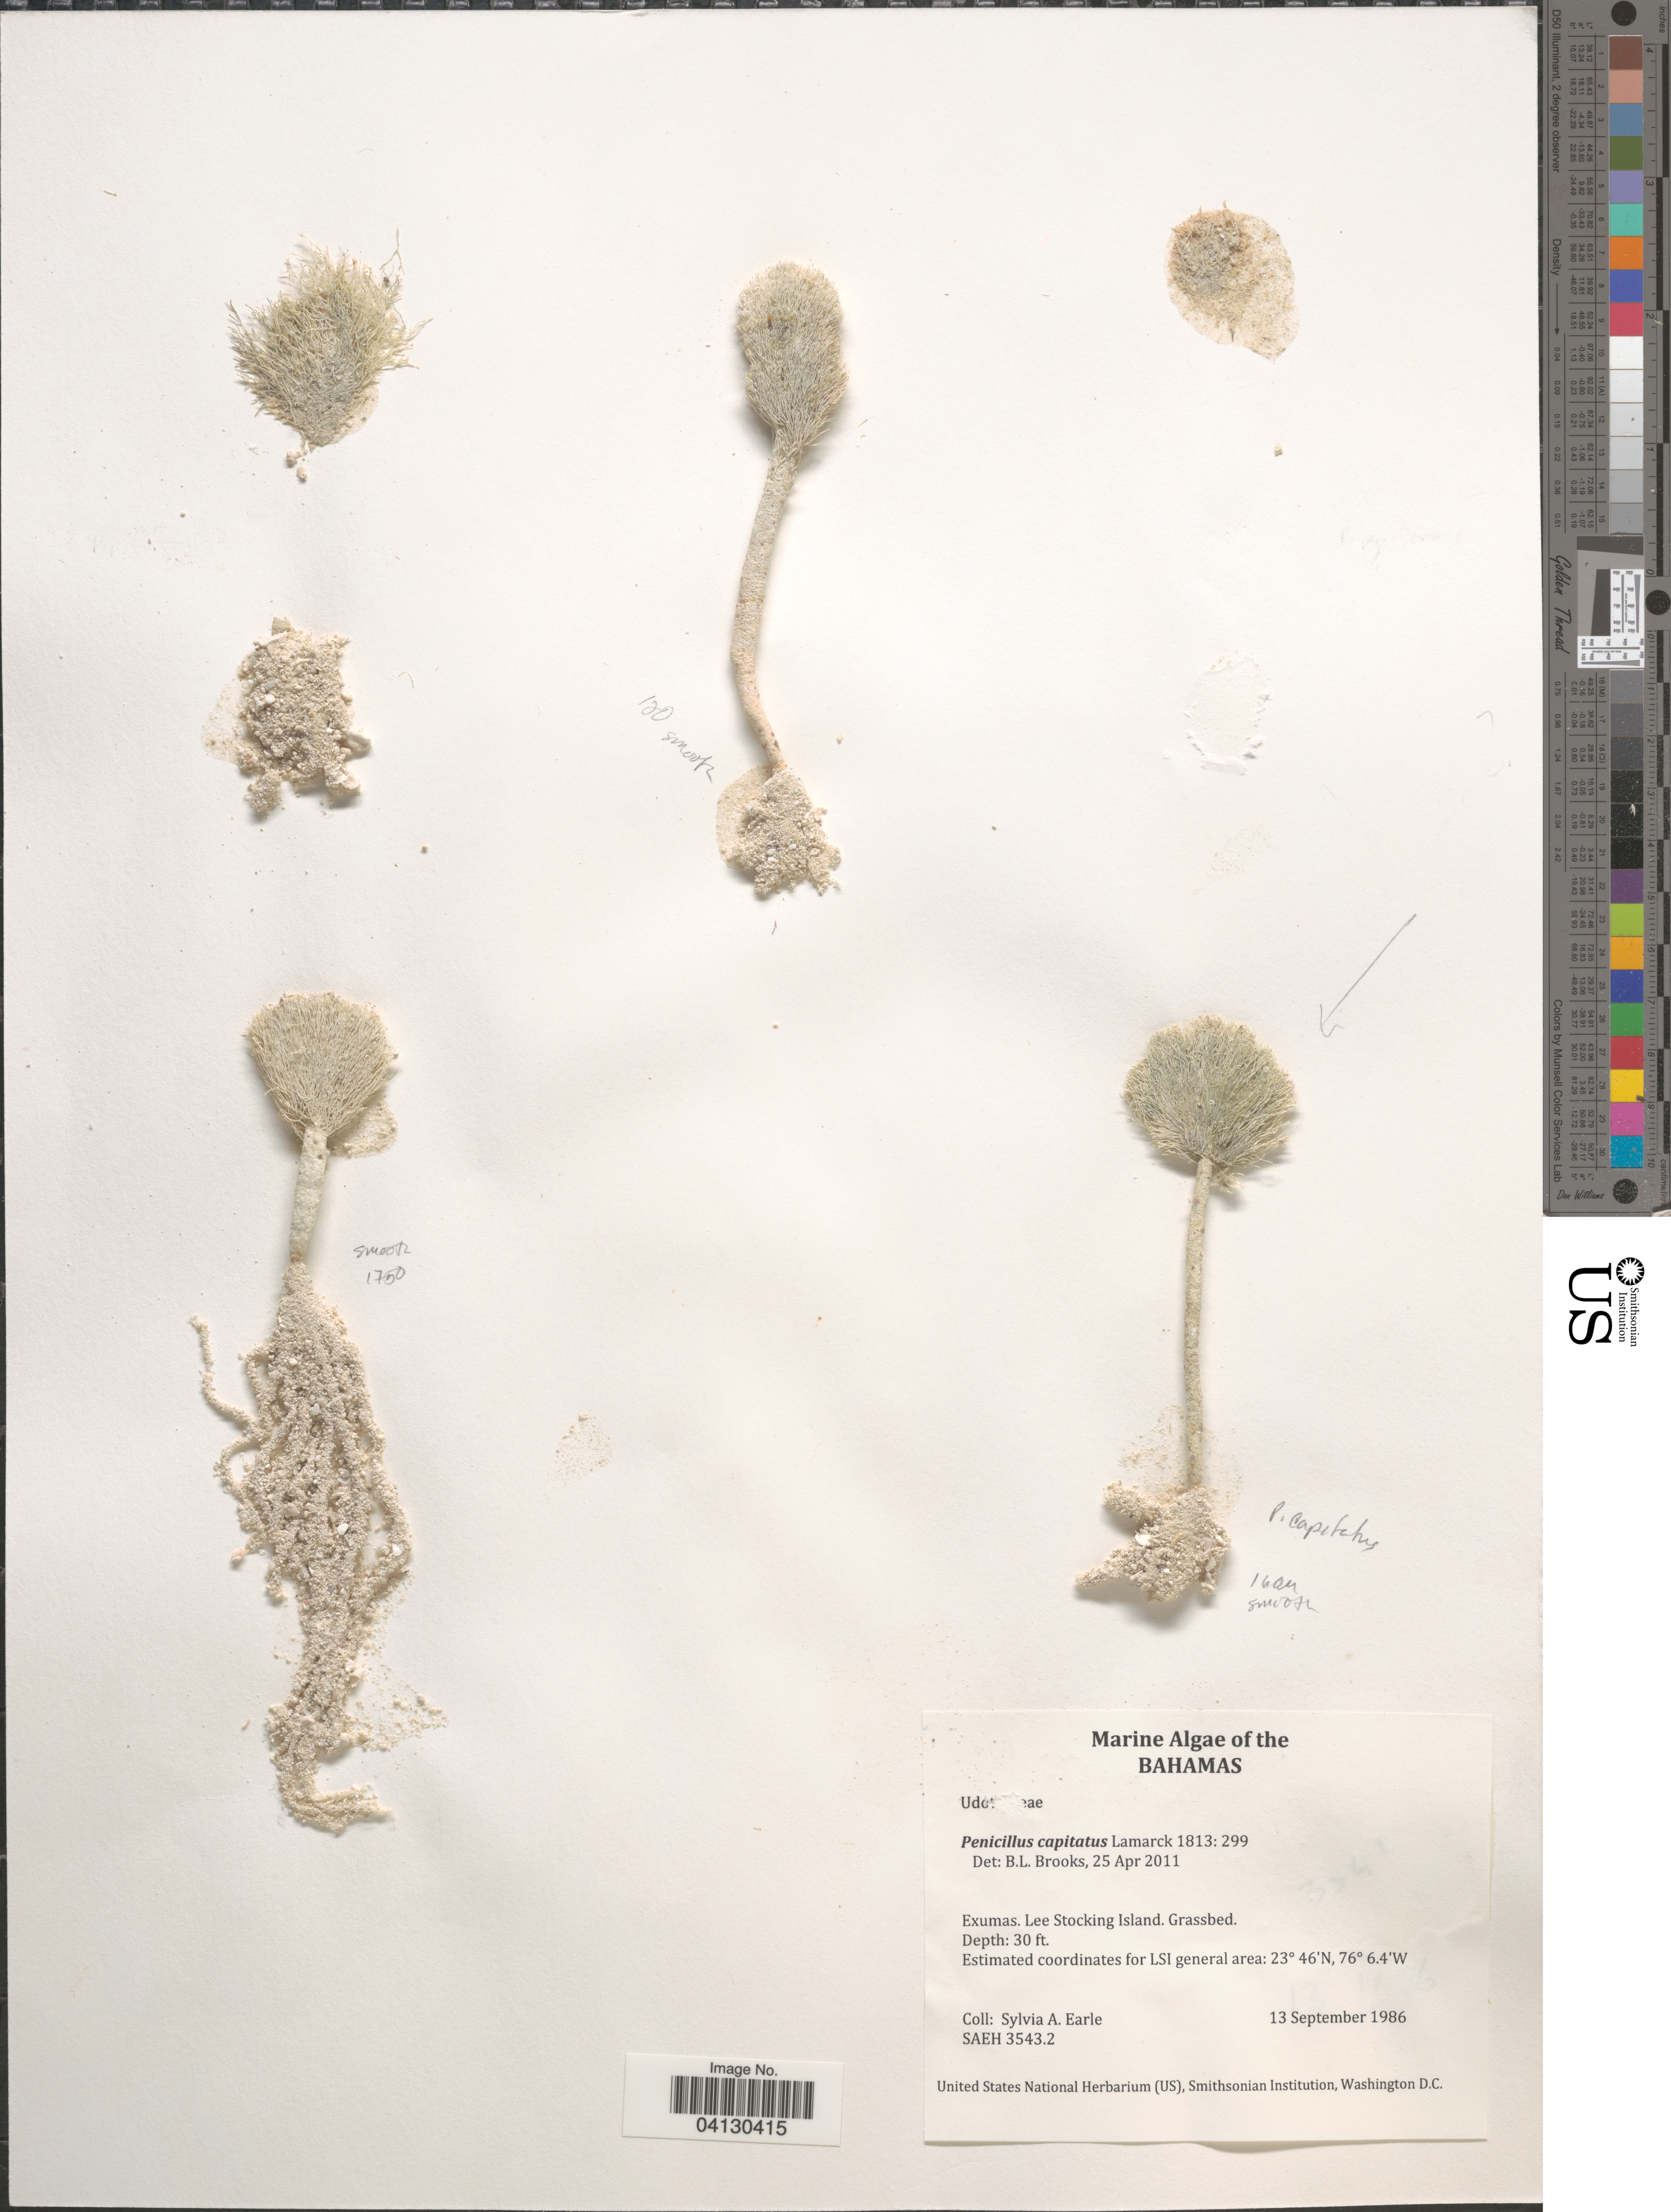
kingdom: Plantae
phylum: Chlorophyta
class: Ulvophyceae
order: Bryopsidales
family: Udoteaceae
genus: Penicillus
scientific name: Penicillus capitatus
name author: Lam.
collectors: S. A. Earle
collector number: SAEH3543.2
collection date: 1986-09-13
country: Bahamas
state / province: Exuma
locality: Exumas. Lee Stocking Island.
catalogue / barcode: US 329001